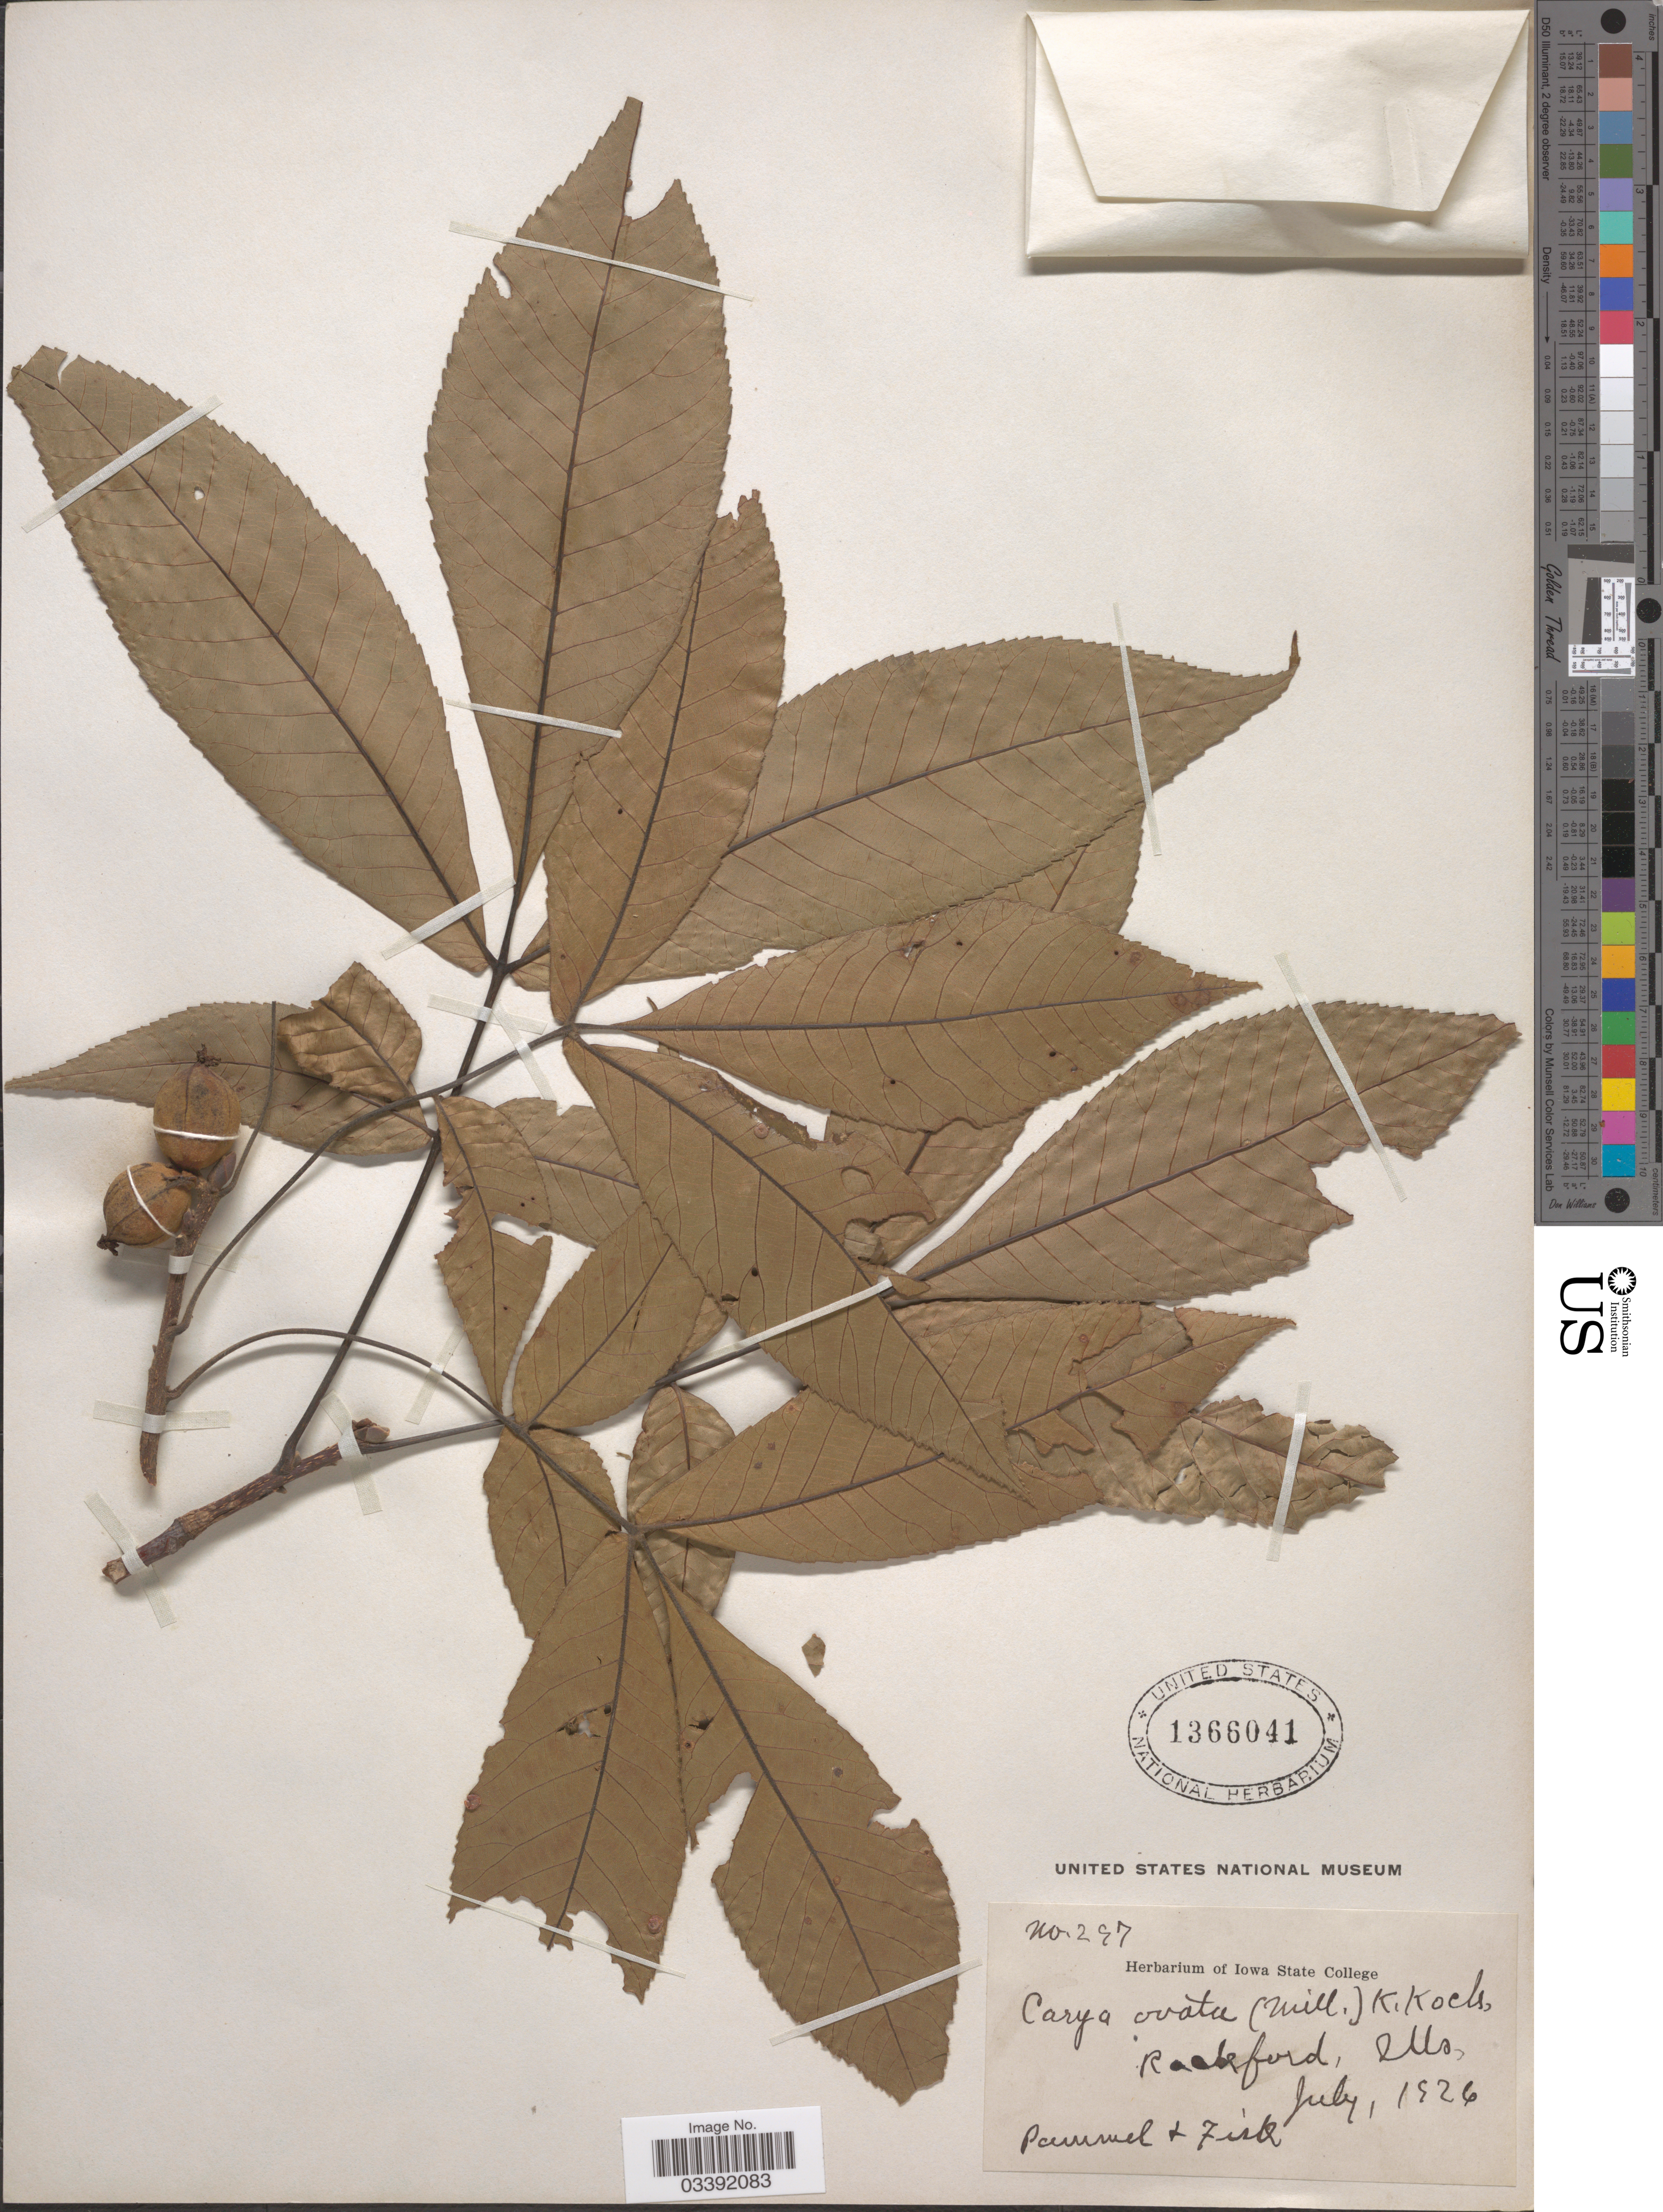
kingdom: Plantae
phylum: Tracheophyta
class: Magnoliopsida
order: Fagales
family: Juglandaceae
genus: Carya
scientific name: Carya ovata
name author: (Mill.) K. Koch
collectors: -. Pammel & -. Fisk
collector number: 297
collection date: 1926-07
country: United States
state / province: Illinois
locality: Rockford.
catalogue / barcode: US 1366041